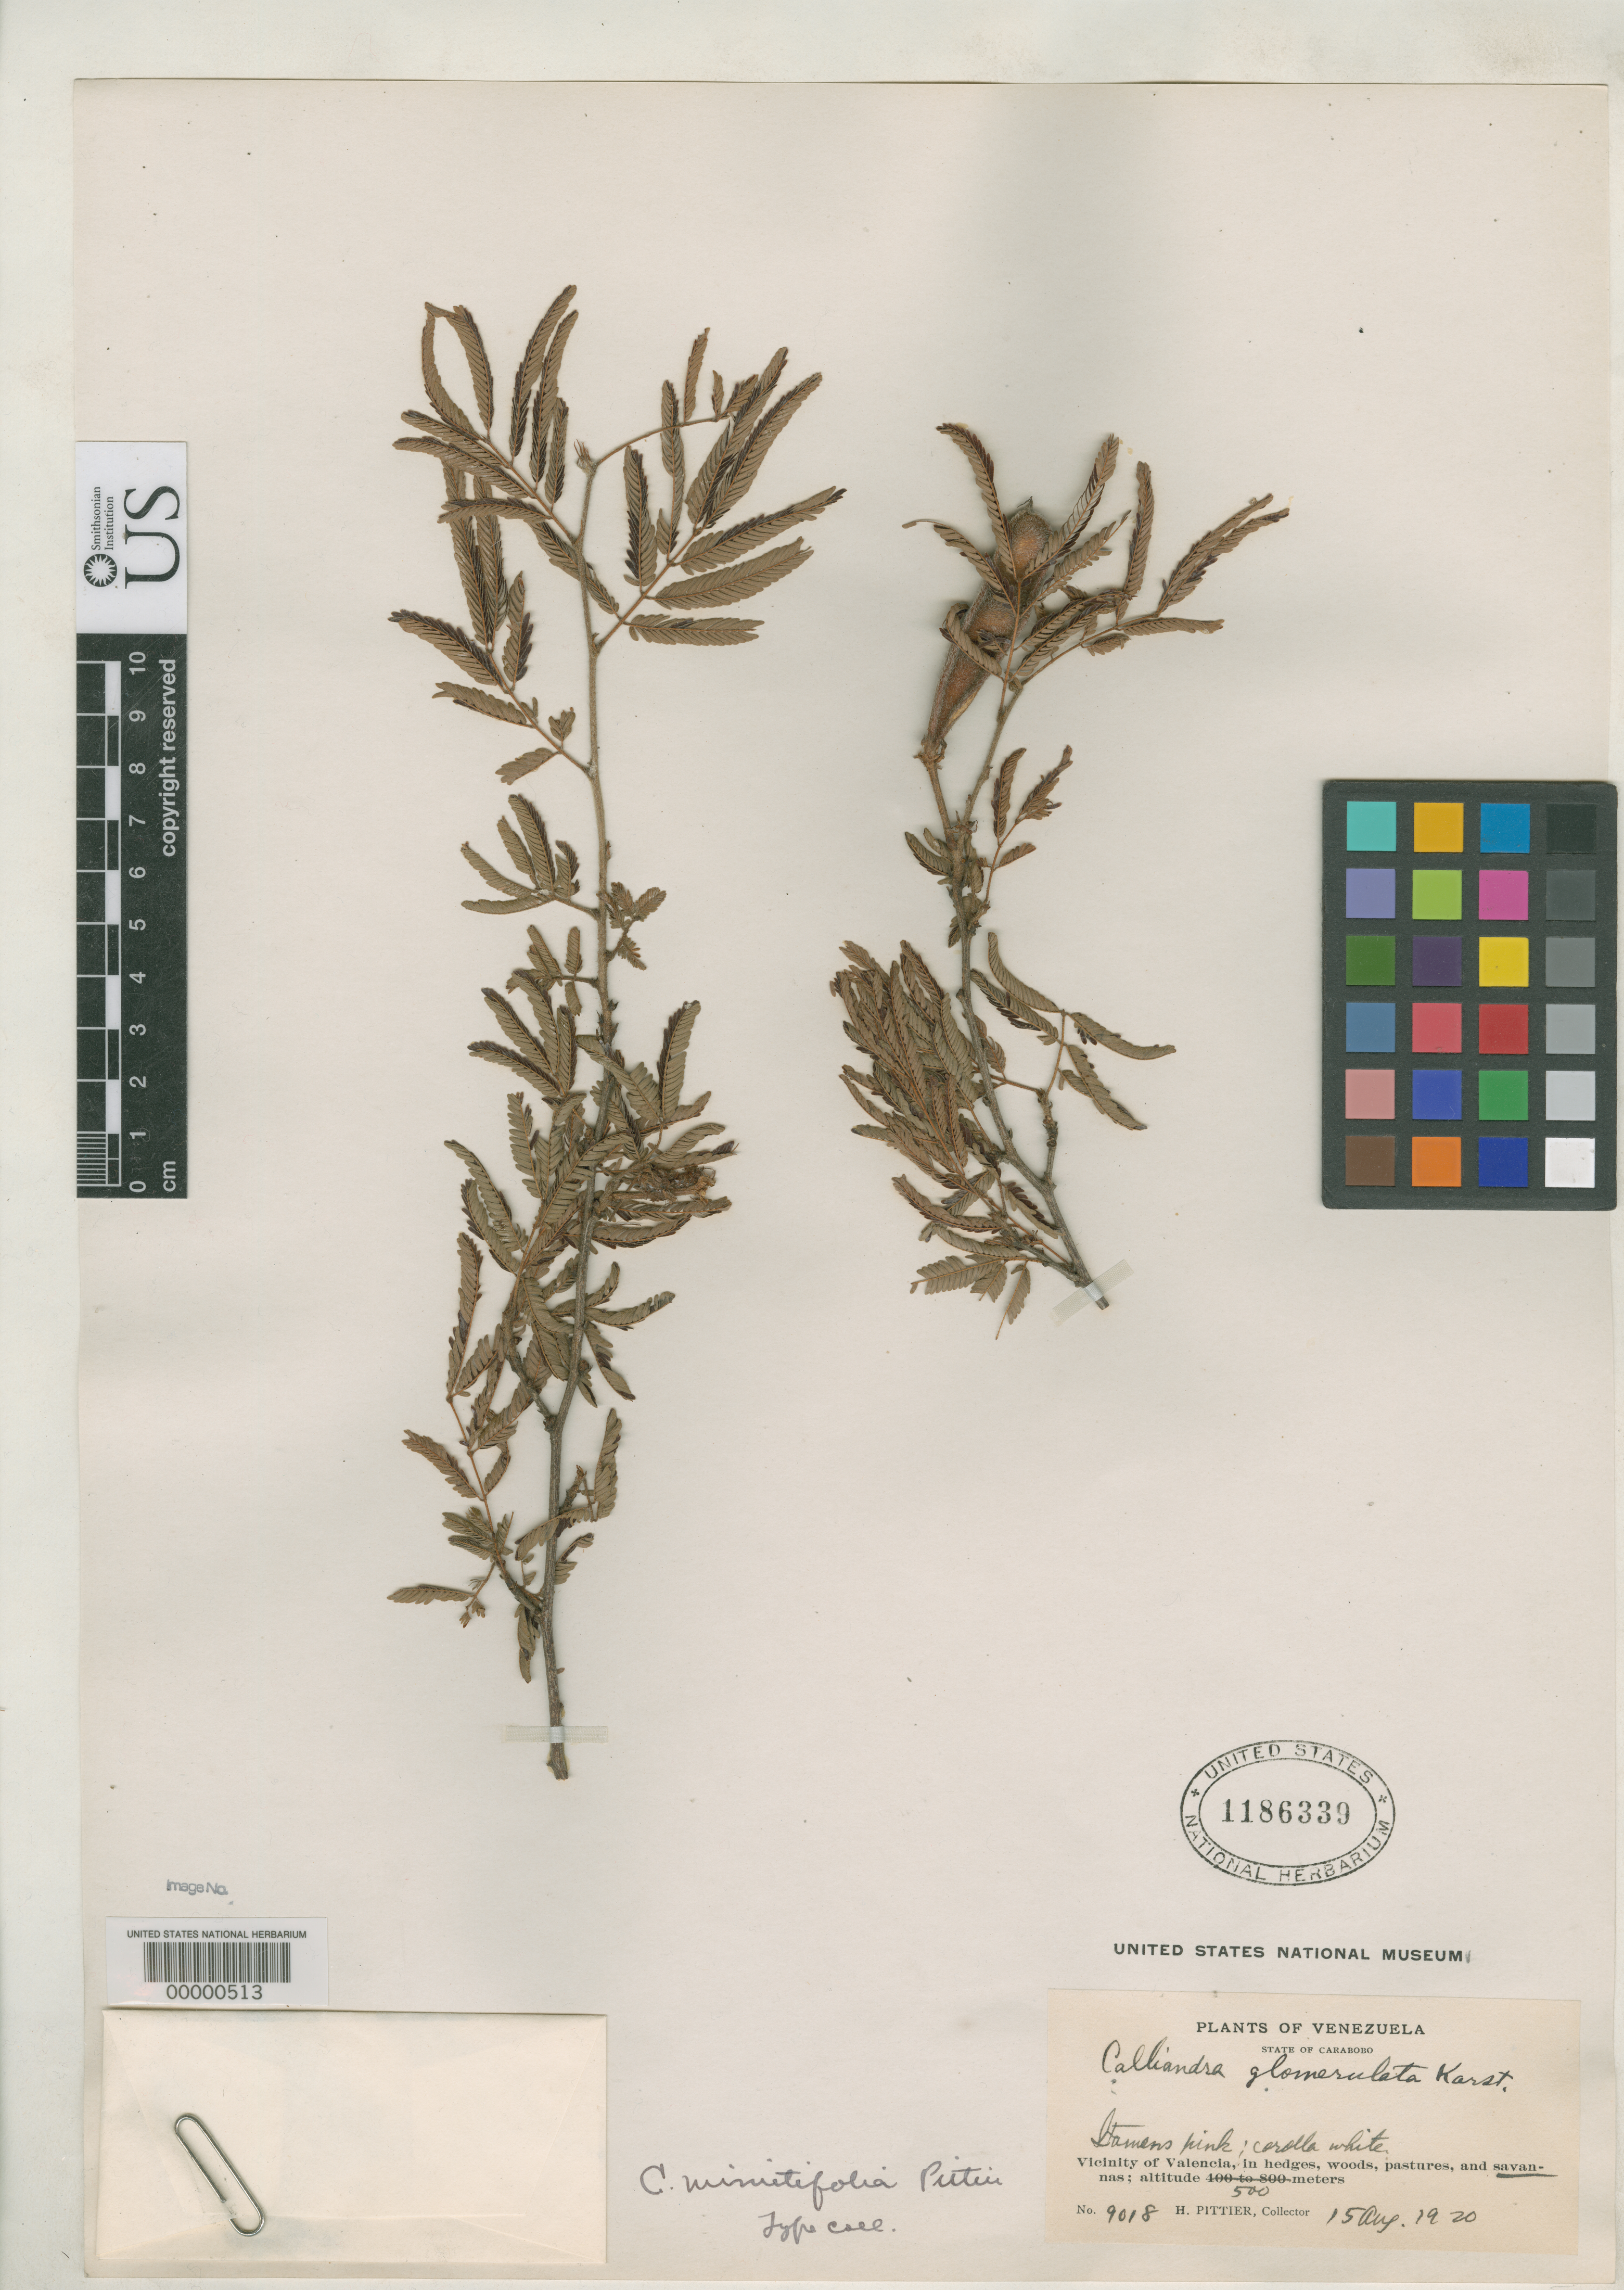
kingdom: Plantae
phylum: Tracheophyta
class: Magnoliopsida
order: Fabales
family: Fabaceae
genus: Calliandra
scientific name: Calliandra minutifolia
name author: Pittier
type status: Isotype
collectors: H. F. Pittier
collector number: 9018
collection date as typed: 15 Aug 1920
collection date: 1920-08-15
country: Venezuela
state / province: Carabobo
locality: Vicinity of Valencia.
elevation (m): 500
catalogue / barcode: US 1186339